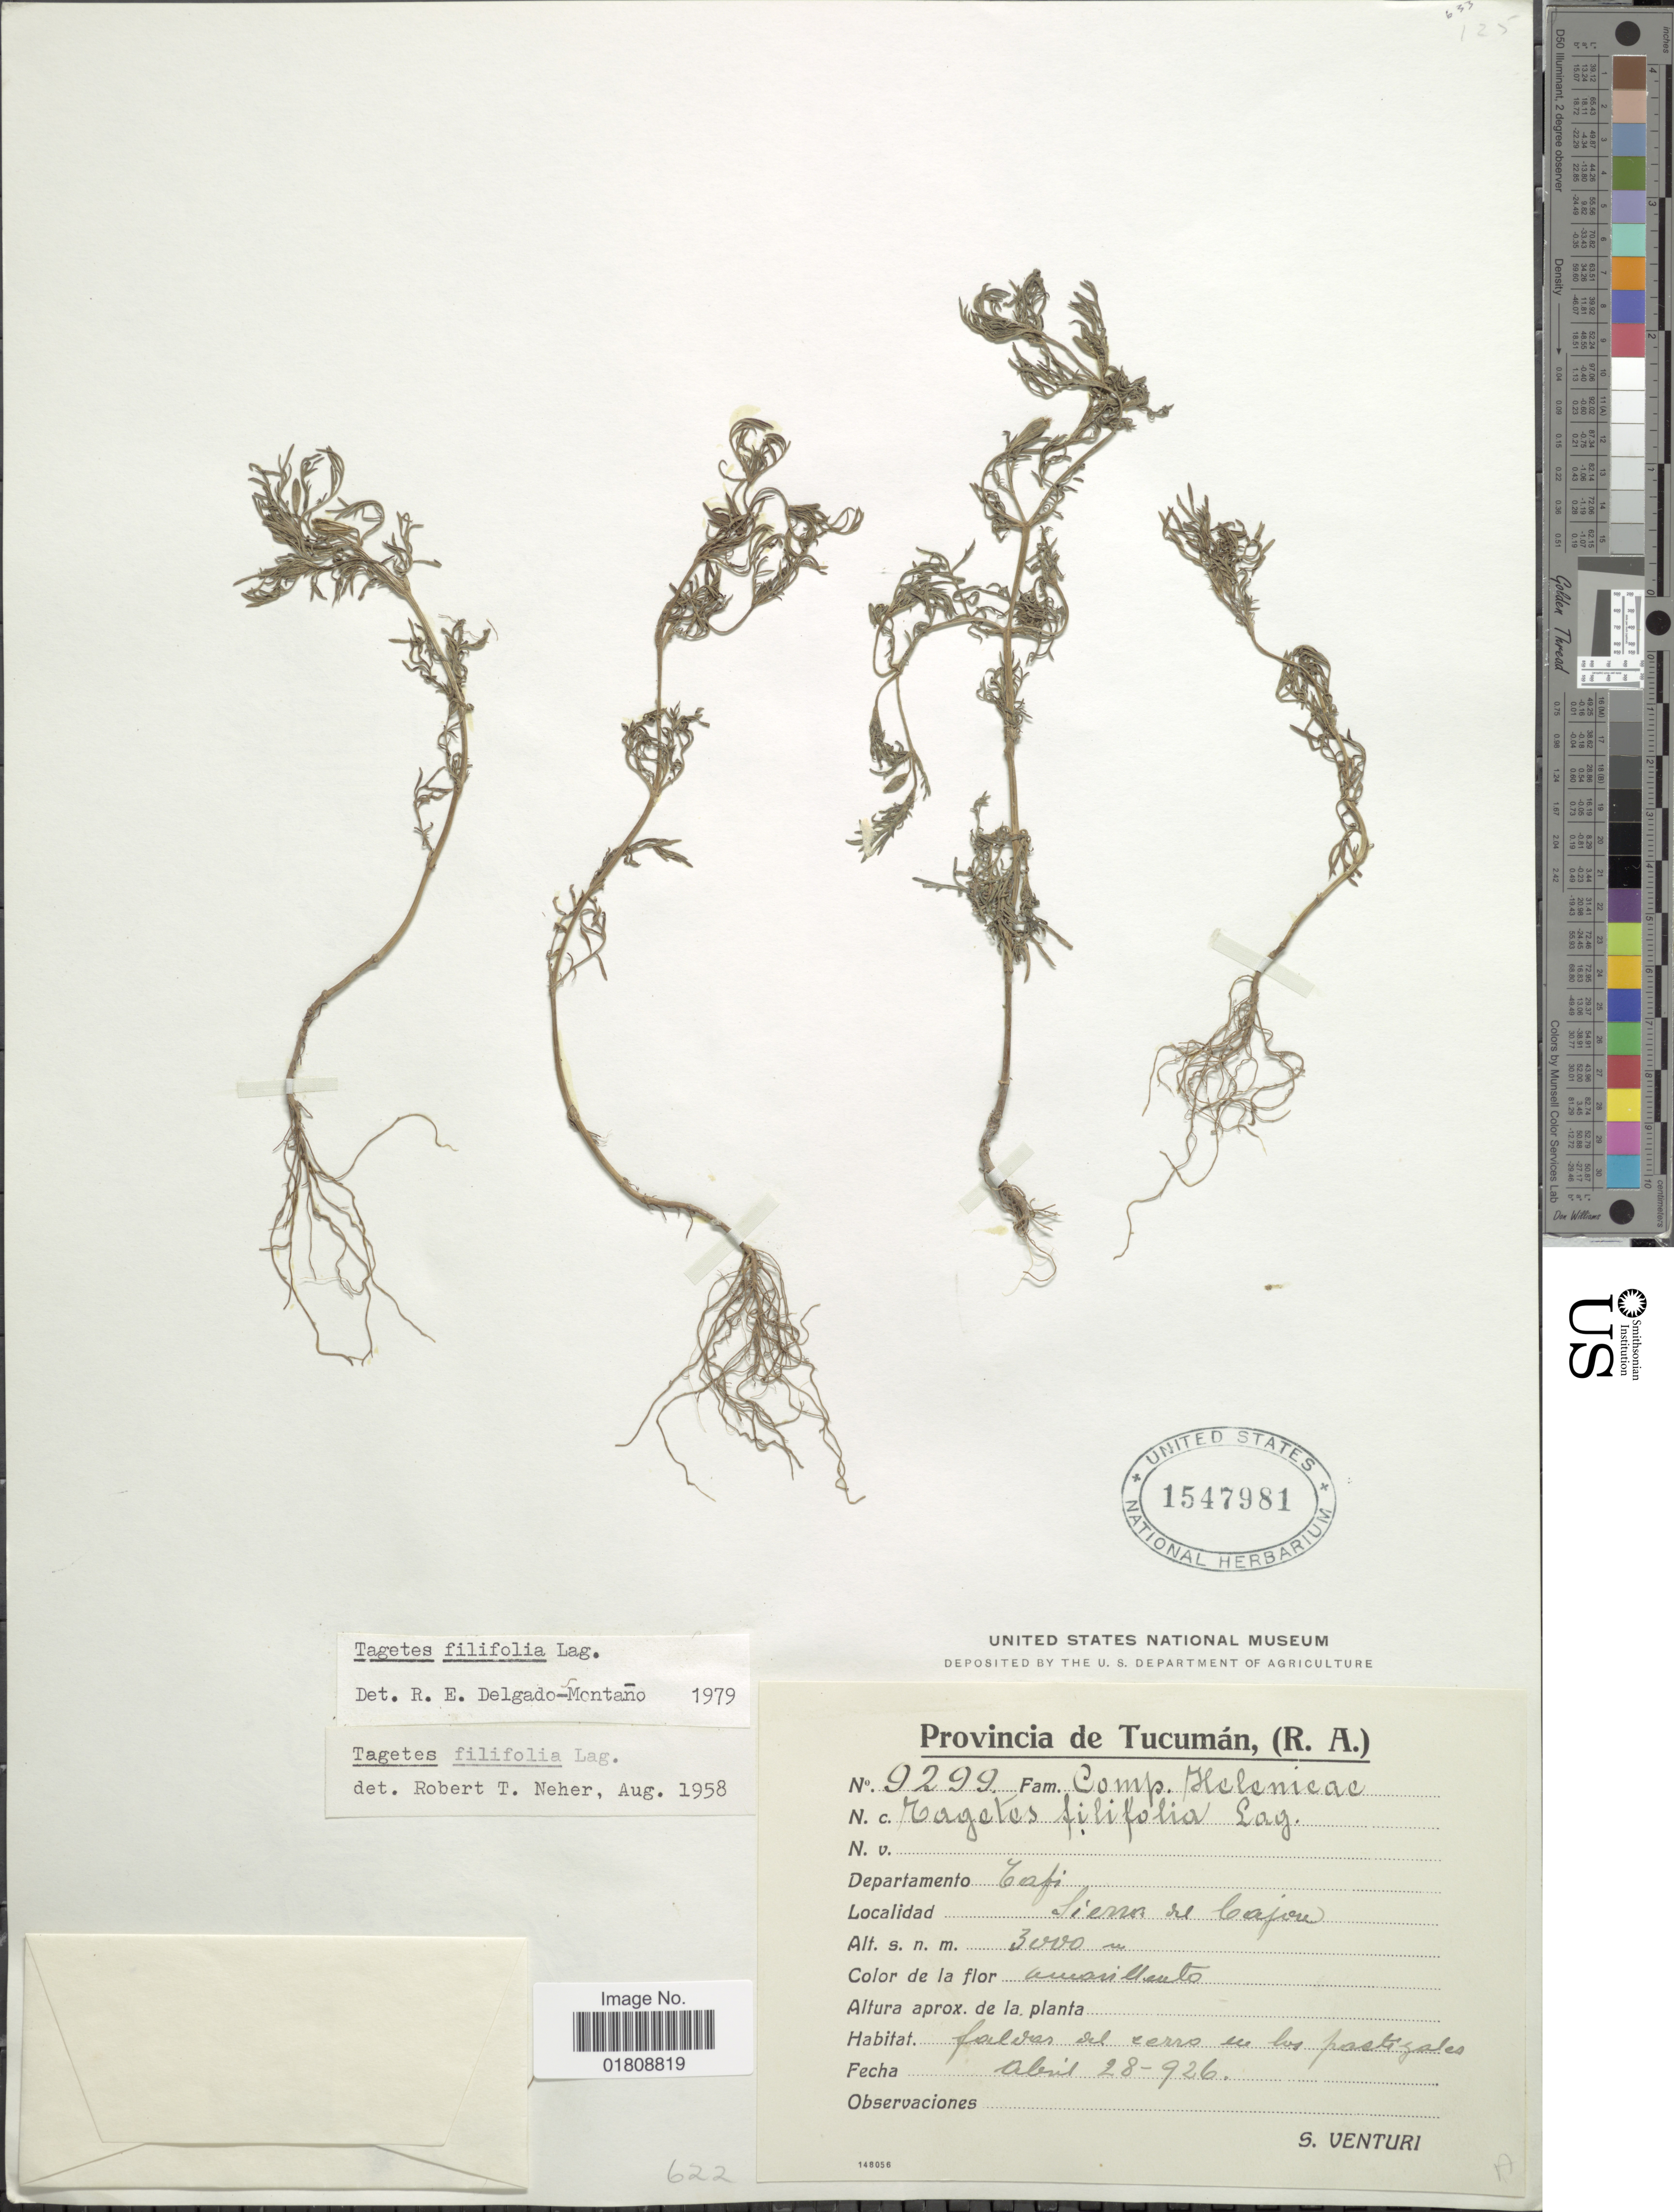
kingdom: Plantae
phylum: Tracheophyta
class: Magnoliopsida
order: Asterales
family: Asteraceae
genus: Tagetes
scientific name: Tagetes filifolia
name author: Lag.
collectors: S. Venturi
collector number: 9299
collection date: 1926-04-28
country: Argentina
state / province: Tucuman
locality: Departamento Tafi, Sierra de Cajou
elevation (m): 3000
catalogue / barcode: US 1547981